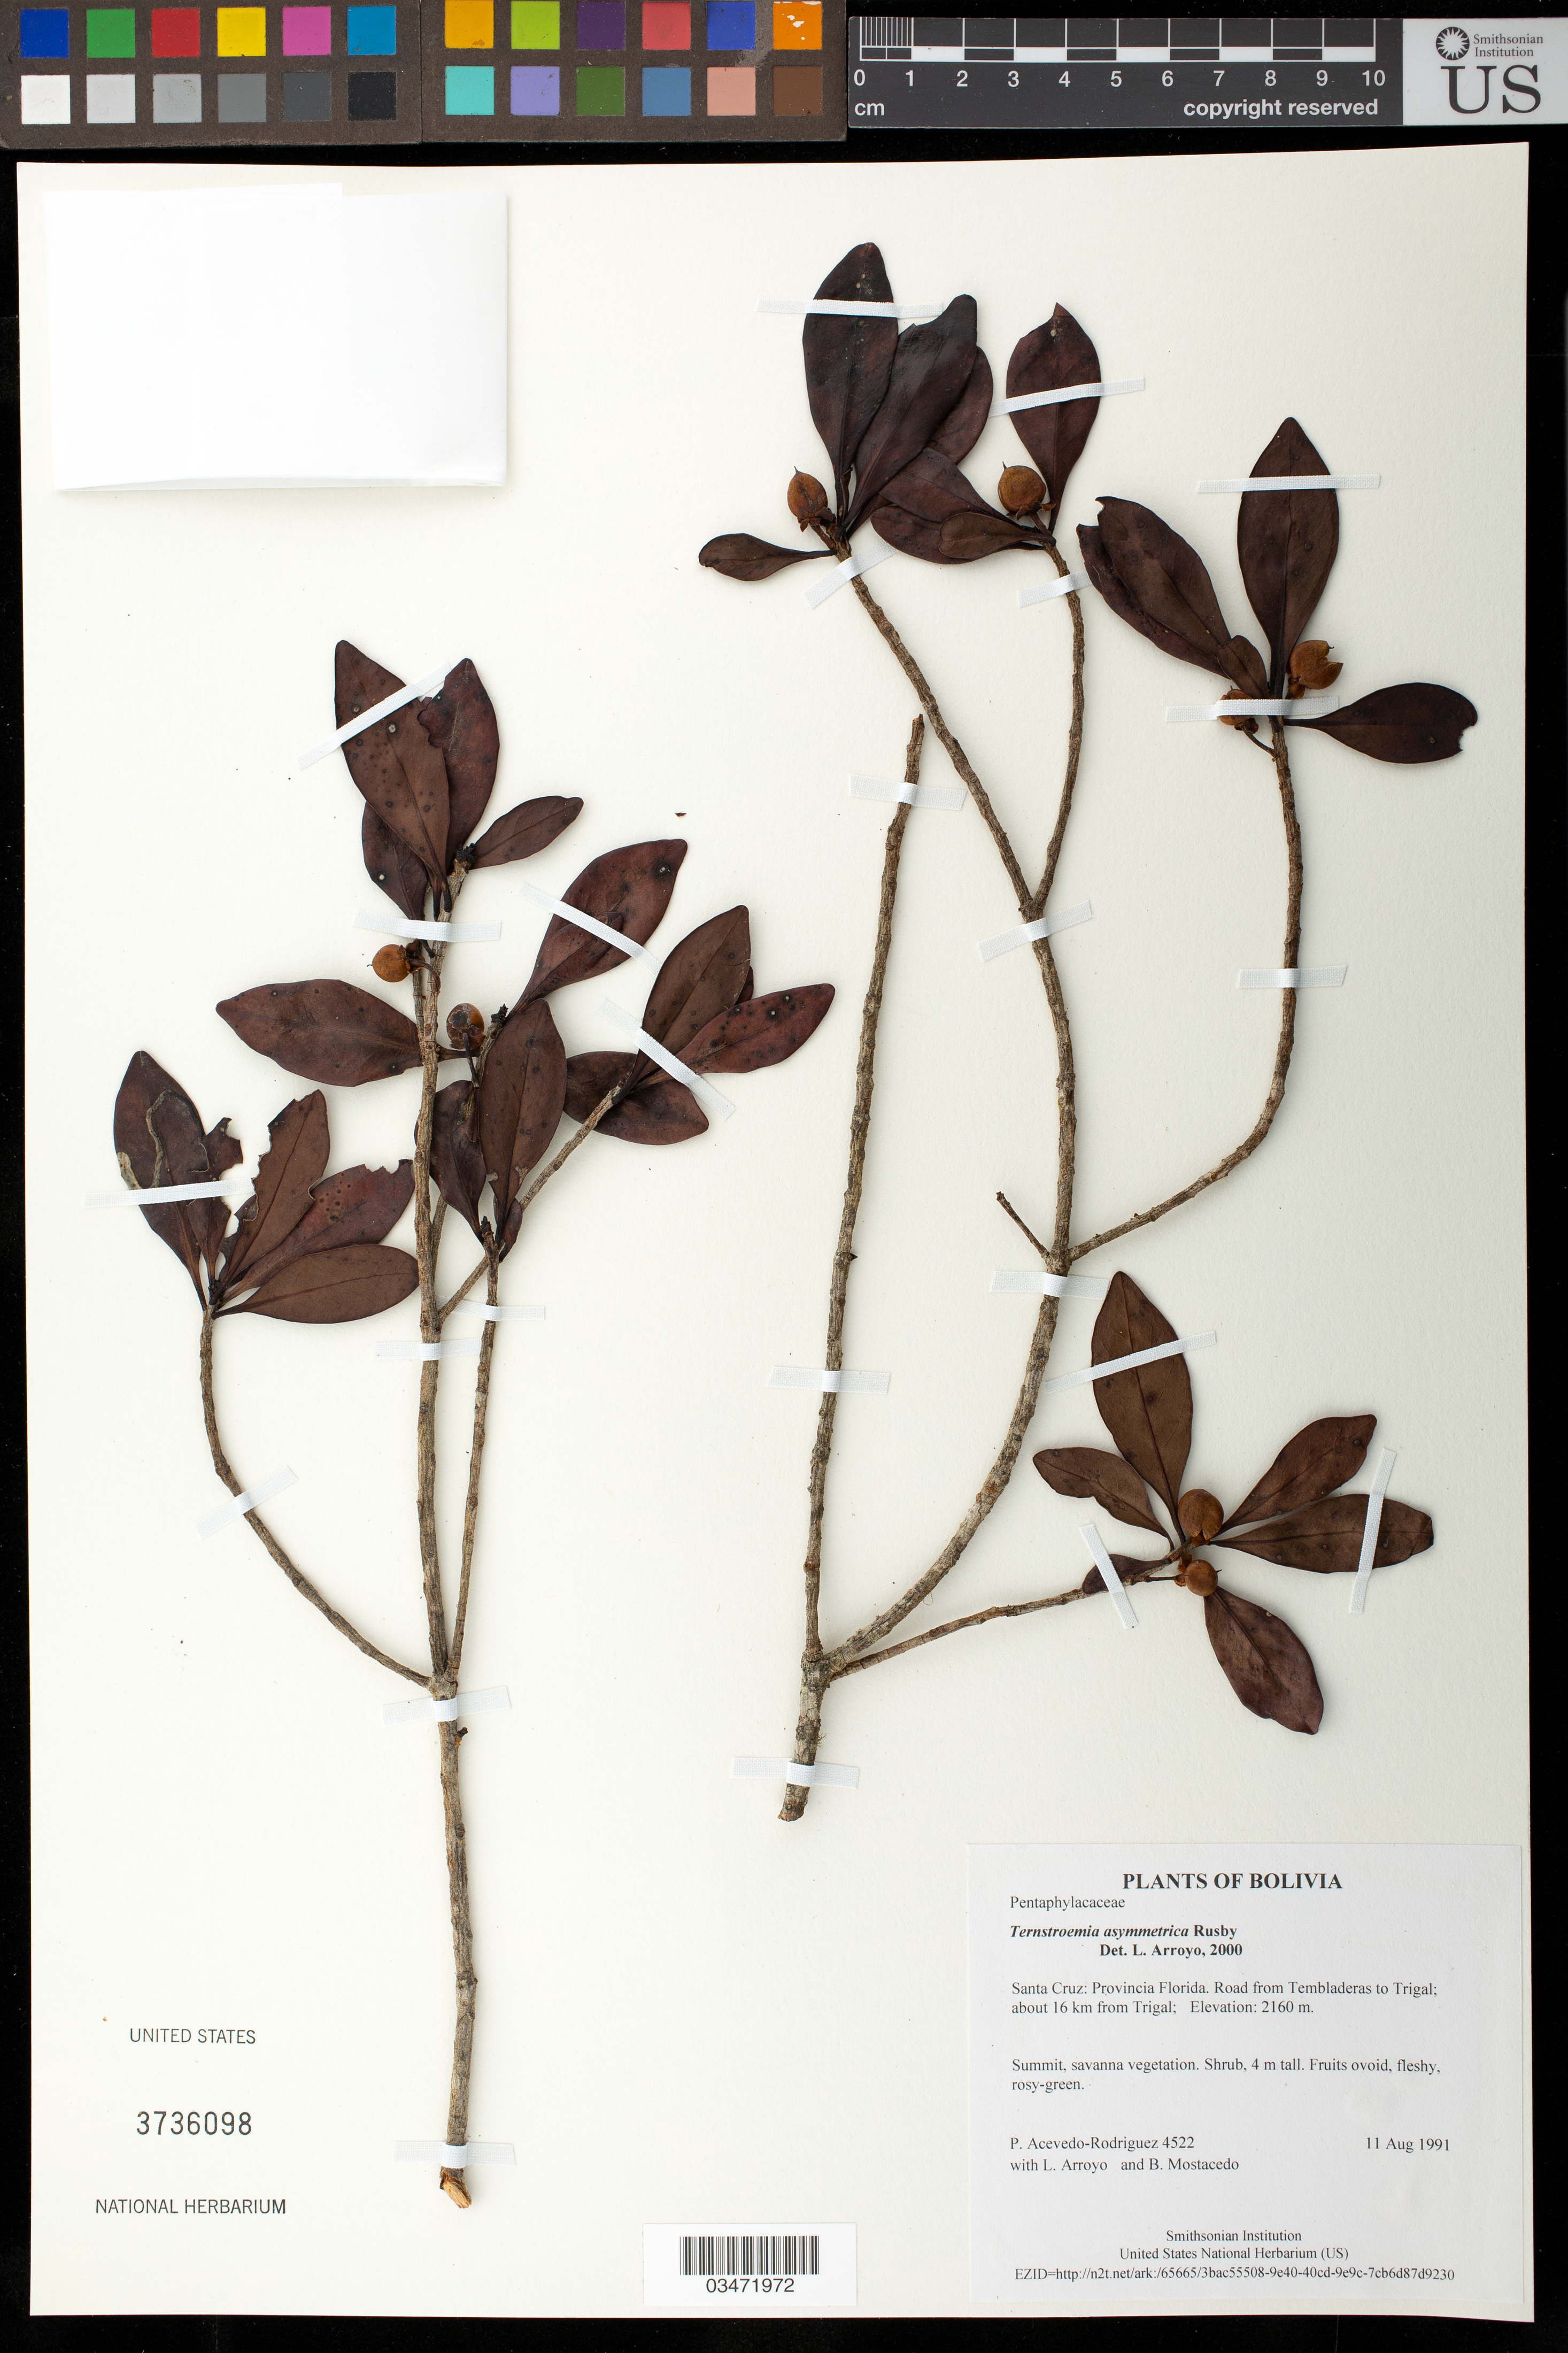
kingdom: Plantae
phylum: Tracheophyta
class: Magnoliopsida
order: Ericales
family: Pentaphylacaceae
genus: Ternstroemia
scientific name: Ternstroemia asymmetrica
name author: Rusby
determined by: Arroyo, L.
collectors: P. Acevedo-Rodr., L. Arroyo & B. Mostacedo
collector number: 4522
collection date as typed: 11 Aug 1991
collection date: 1991-08-11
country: Bolivia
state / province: Santa Cruz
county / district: Florida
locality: Depart. Santa Cruz, Provincia Florida. Road from Tembladeras to Trigal; about 16 km from Trigal.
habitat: Summit, savanna vegetation.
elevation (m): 2160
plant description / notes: US, K, NY, MO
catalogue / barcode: US 3736098